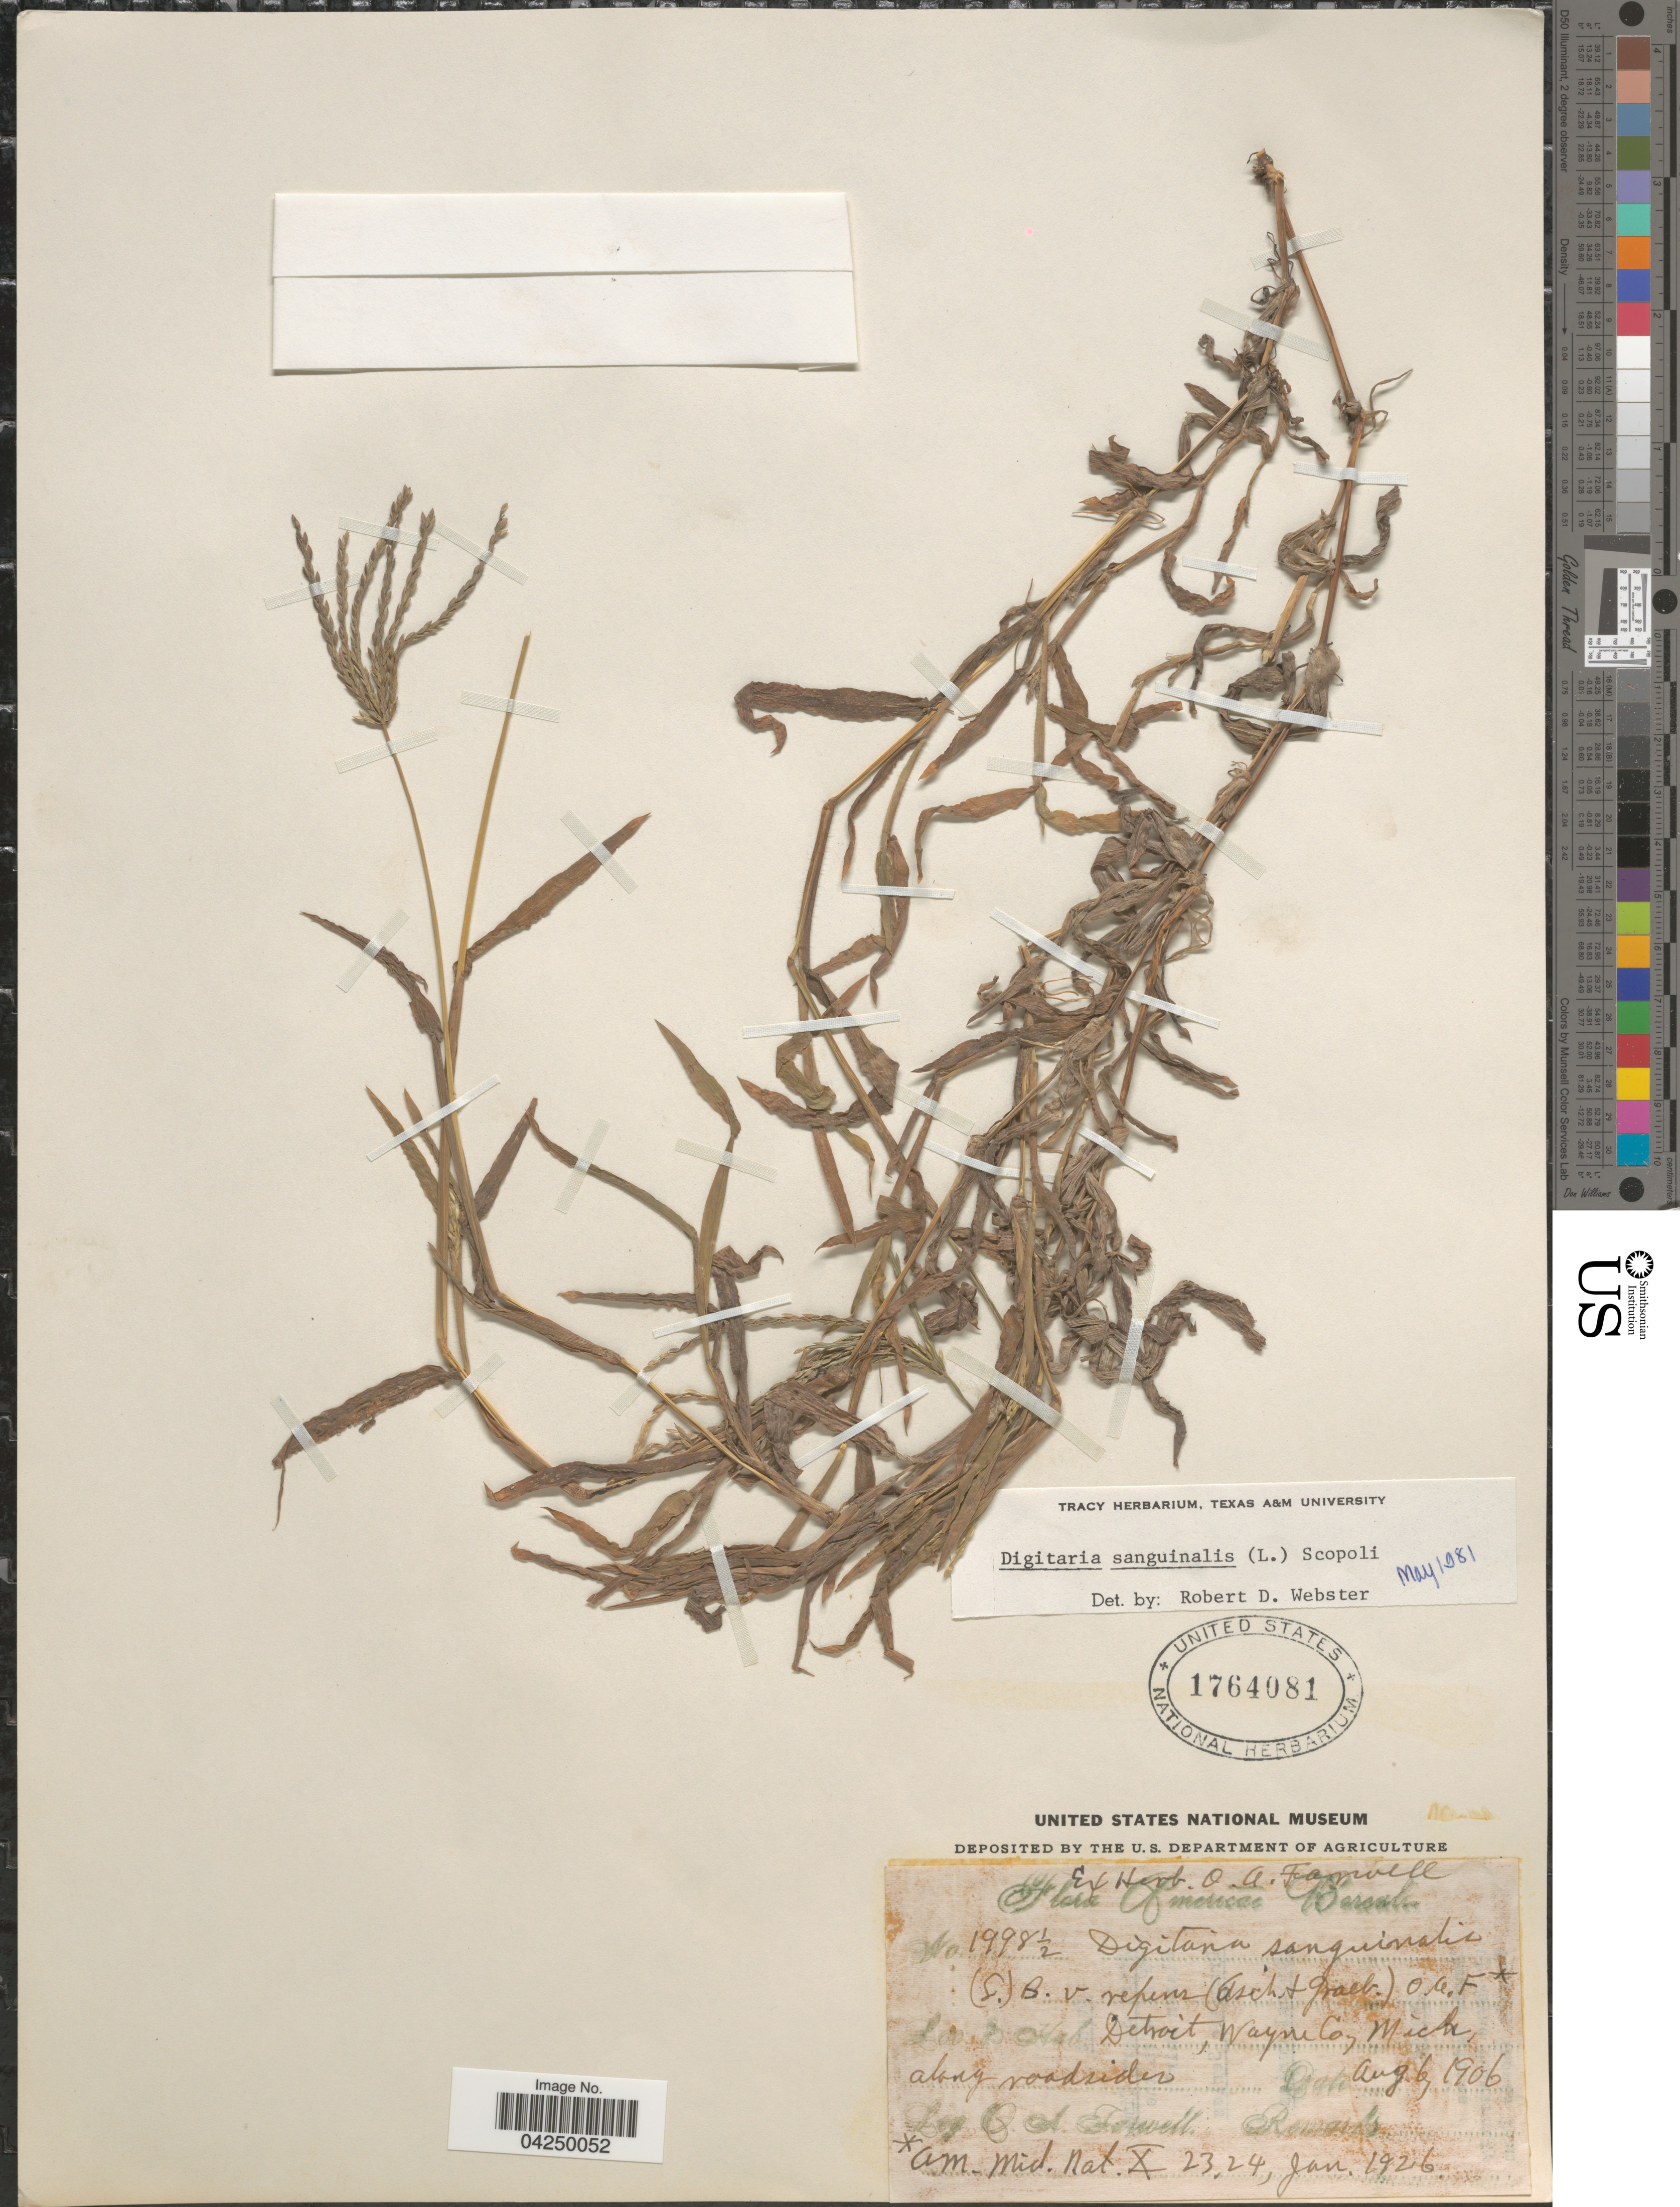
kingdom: Plantae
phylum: Tracheophyta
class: Liliopsida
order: Poales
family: Poaceae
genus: Digitaria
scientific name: Digitaria sanguinalis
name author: (L.) Scop.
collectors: O. Farwell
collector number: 1998½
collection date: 1906-08-06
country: United States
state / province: Michigan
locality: Detroit, Wayne Co., along roadsides.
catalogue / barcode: US 1764081